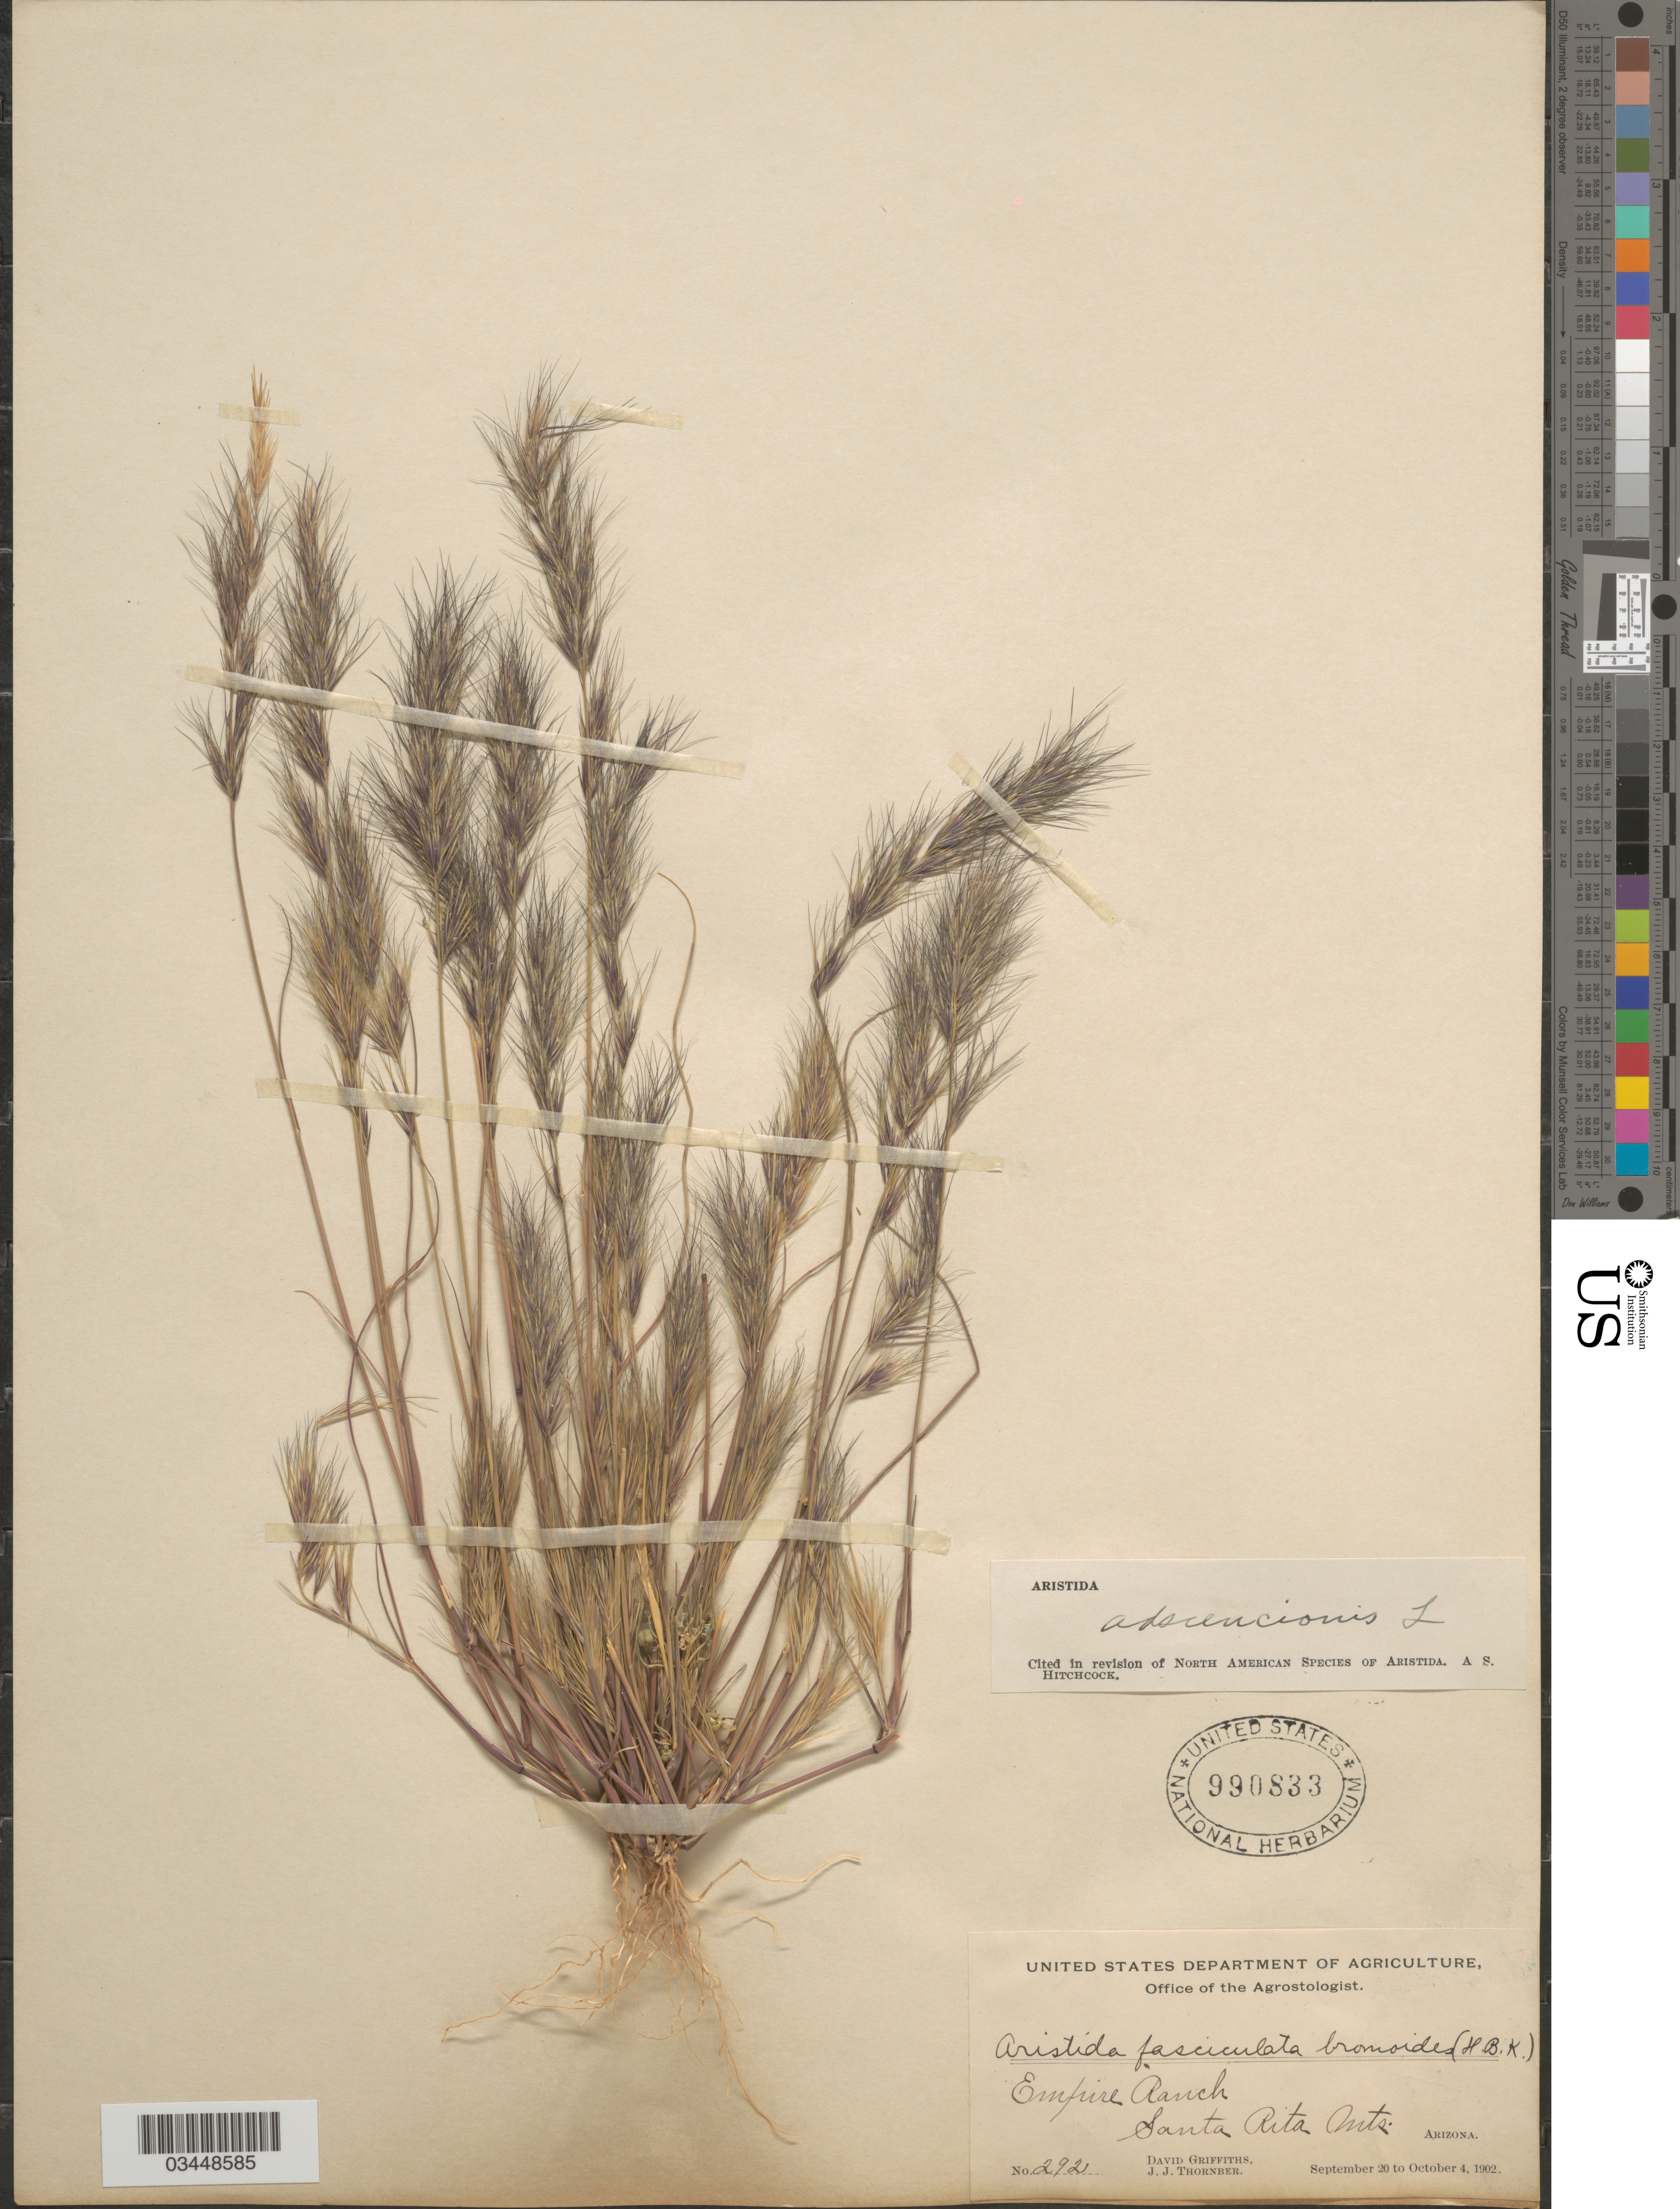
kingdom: Plantae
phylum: Tracheophyta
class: Liliopsida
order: Poales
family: Poaceae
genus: Aristida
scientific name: Aristida adscensionis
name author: L.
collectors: D. Griffiths & J. Thornber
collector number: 292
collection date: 1902-09-20/1902-10-04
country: United States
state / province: Arizona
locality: Empire Ranch. Santa Rita Mts.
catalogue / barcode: US 990833